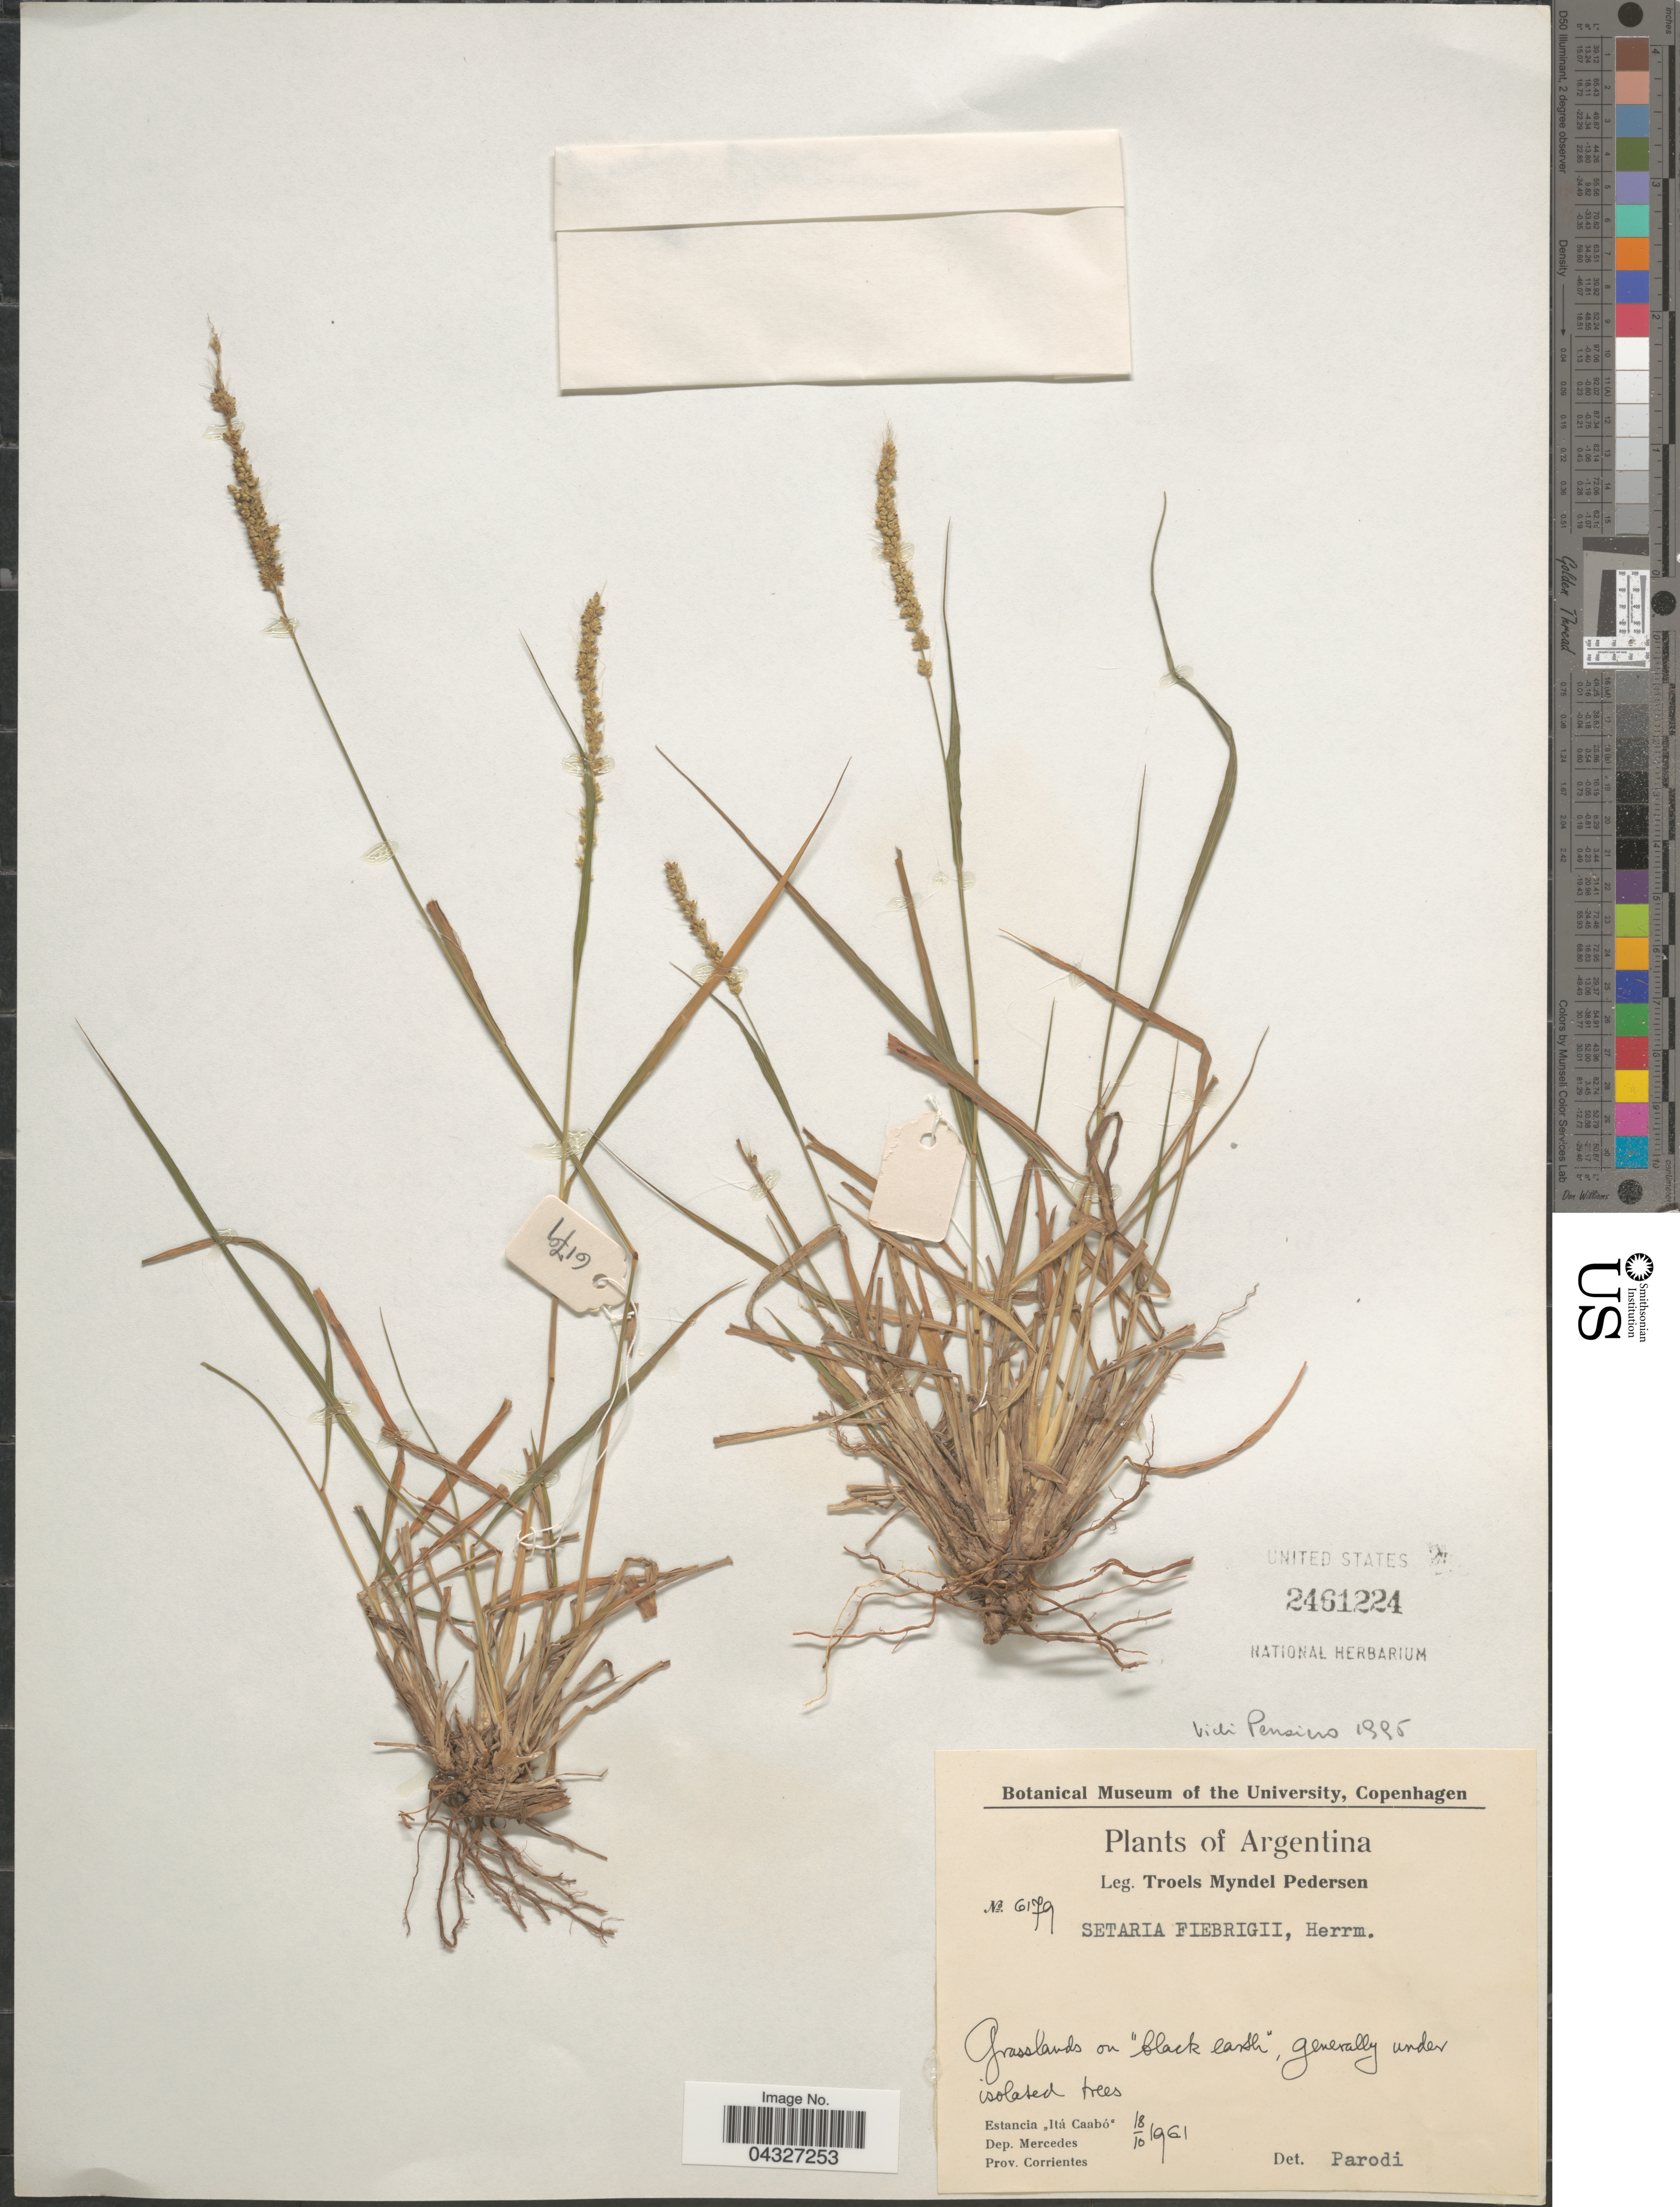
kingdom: Plantae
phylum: Tracheophyta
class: Liliopsida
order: Poales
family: Poaceae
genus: Setaria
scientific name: Setaria fiebrigii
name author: R.A.W. Herrm.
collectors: T. Pederson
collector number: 6179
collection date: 1961-10-18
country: Argentina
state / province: Corrientes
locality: Estancia "Itá Caabó". Dep. Mercedes. Prov. Corrientes.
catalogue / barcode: US 2461224